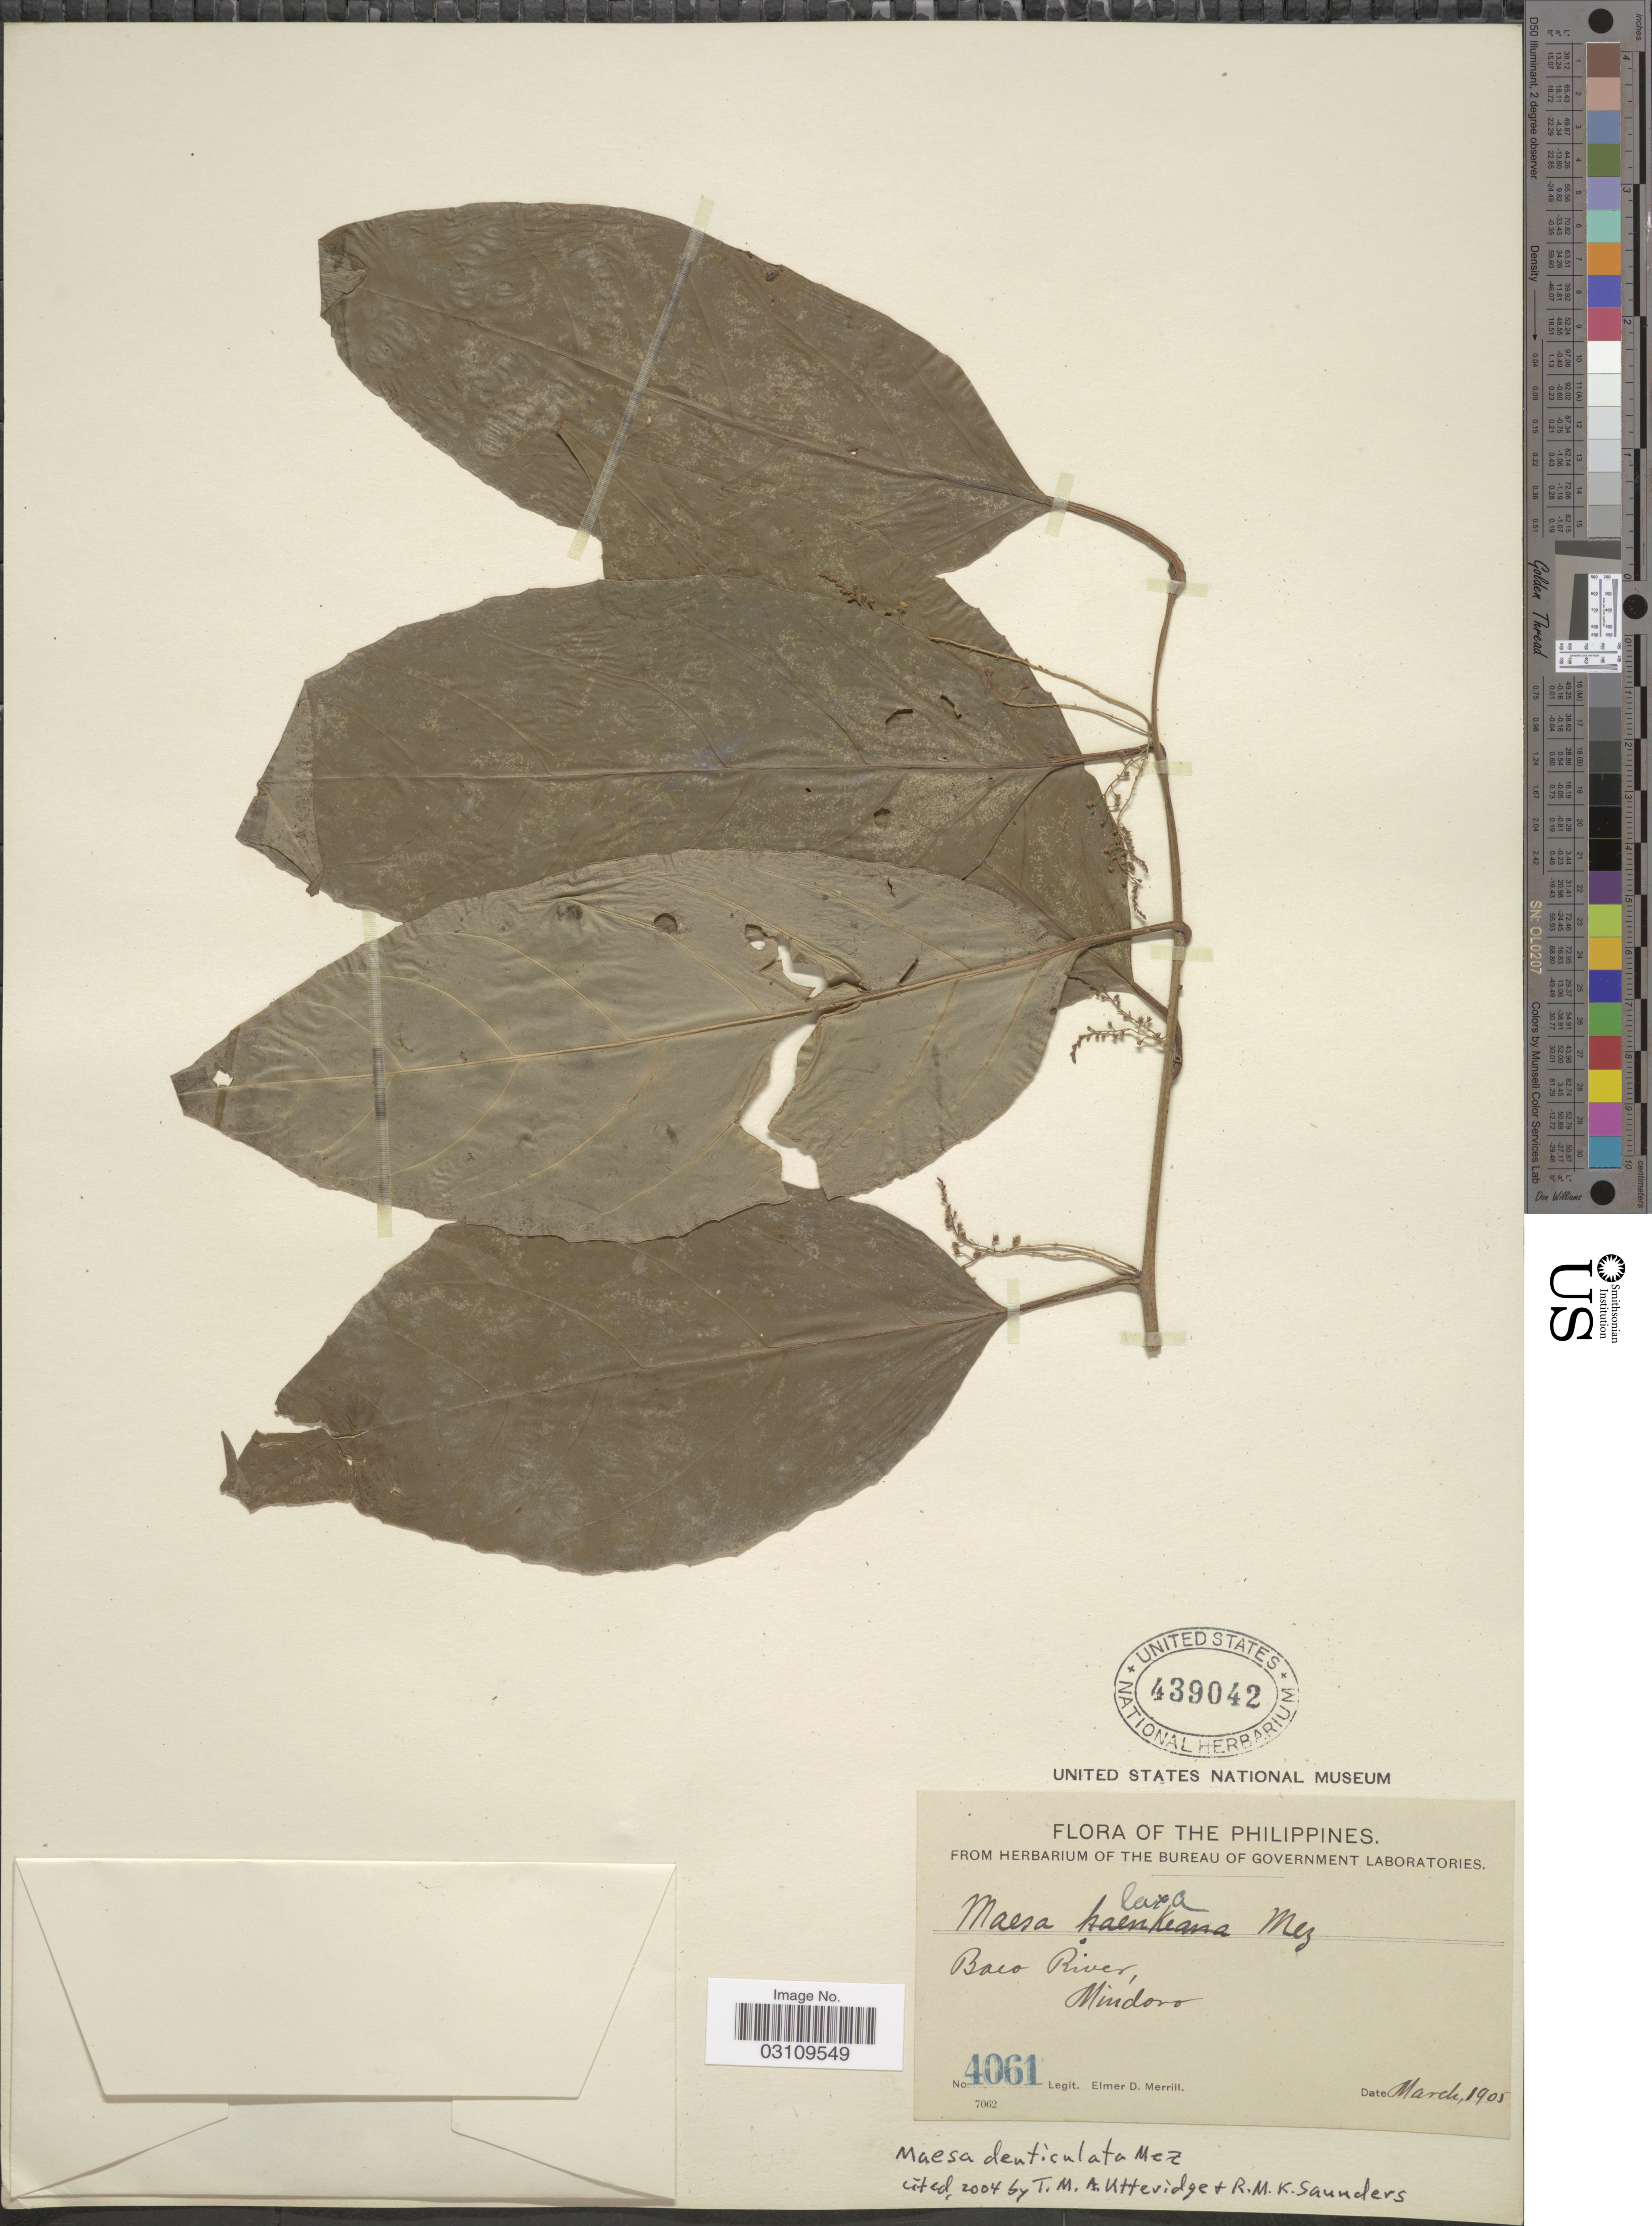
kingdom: Plantae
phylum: Tracheophyta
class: Magnoliopsida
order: Ericales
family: Primulaceae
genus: Maesa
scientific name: Maesa denticulata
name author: Mez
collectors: E. D. Merrill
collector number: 4061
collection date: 1905-03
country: Philippines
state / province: Mimaropa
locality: Baco River, Mindoro.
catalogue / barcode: US 439042